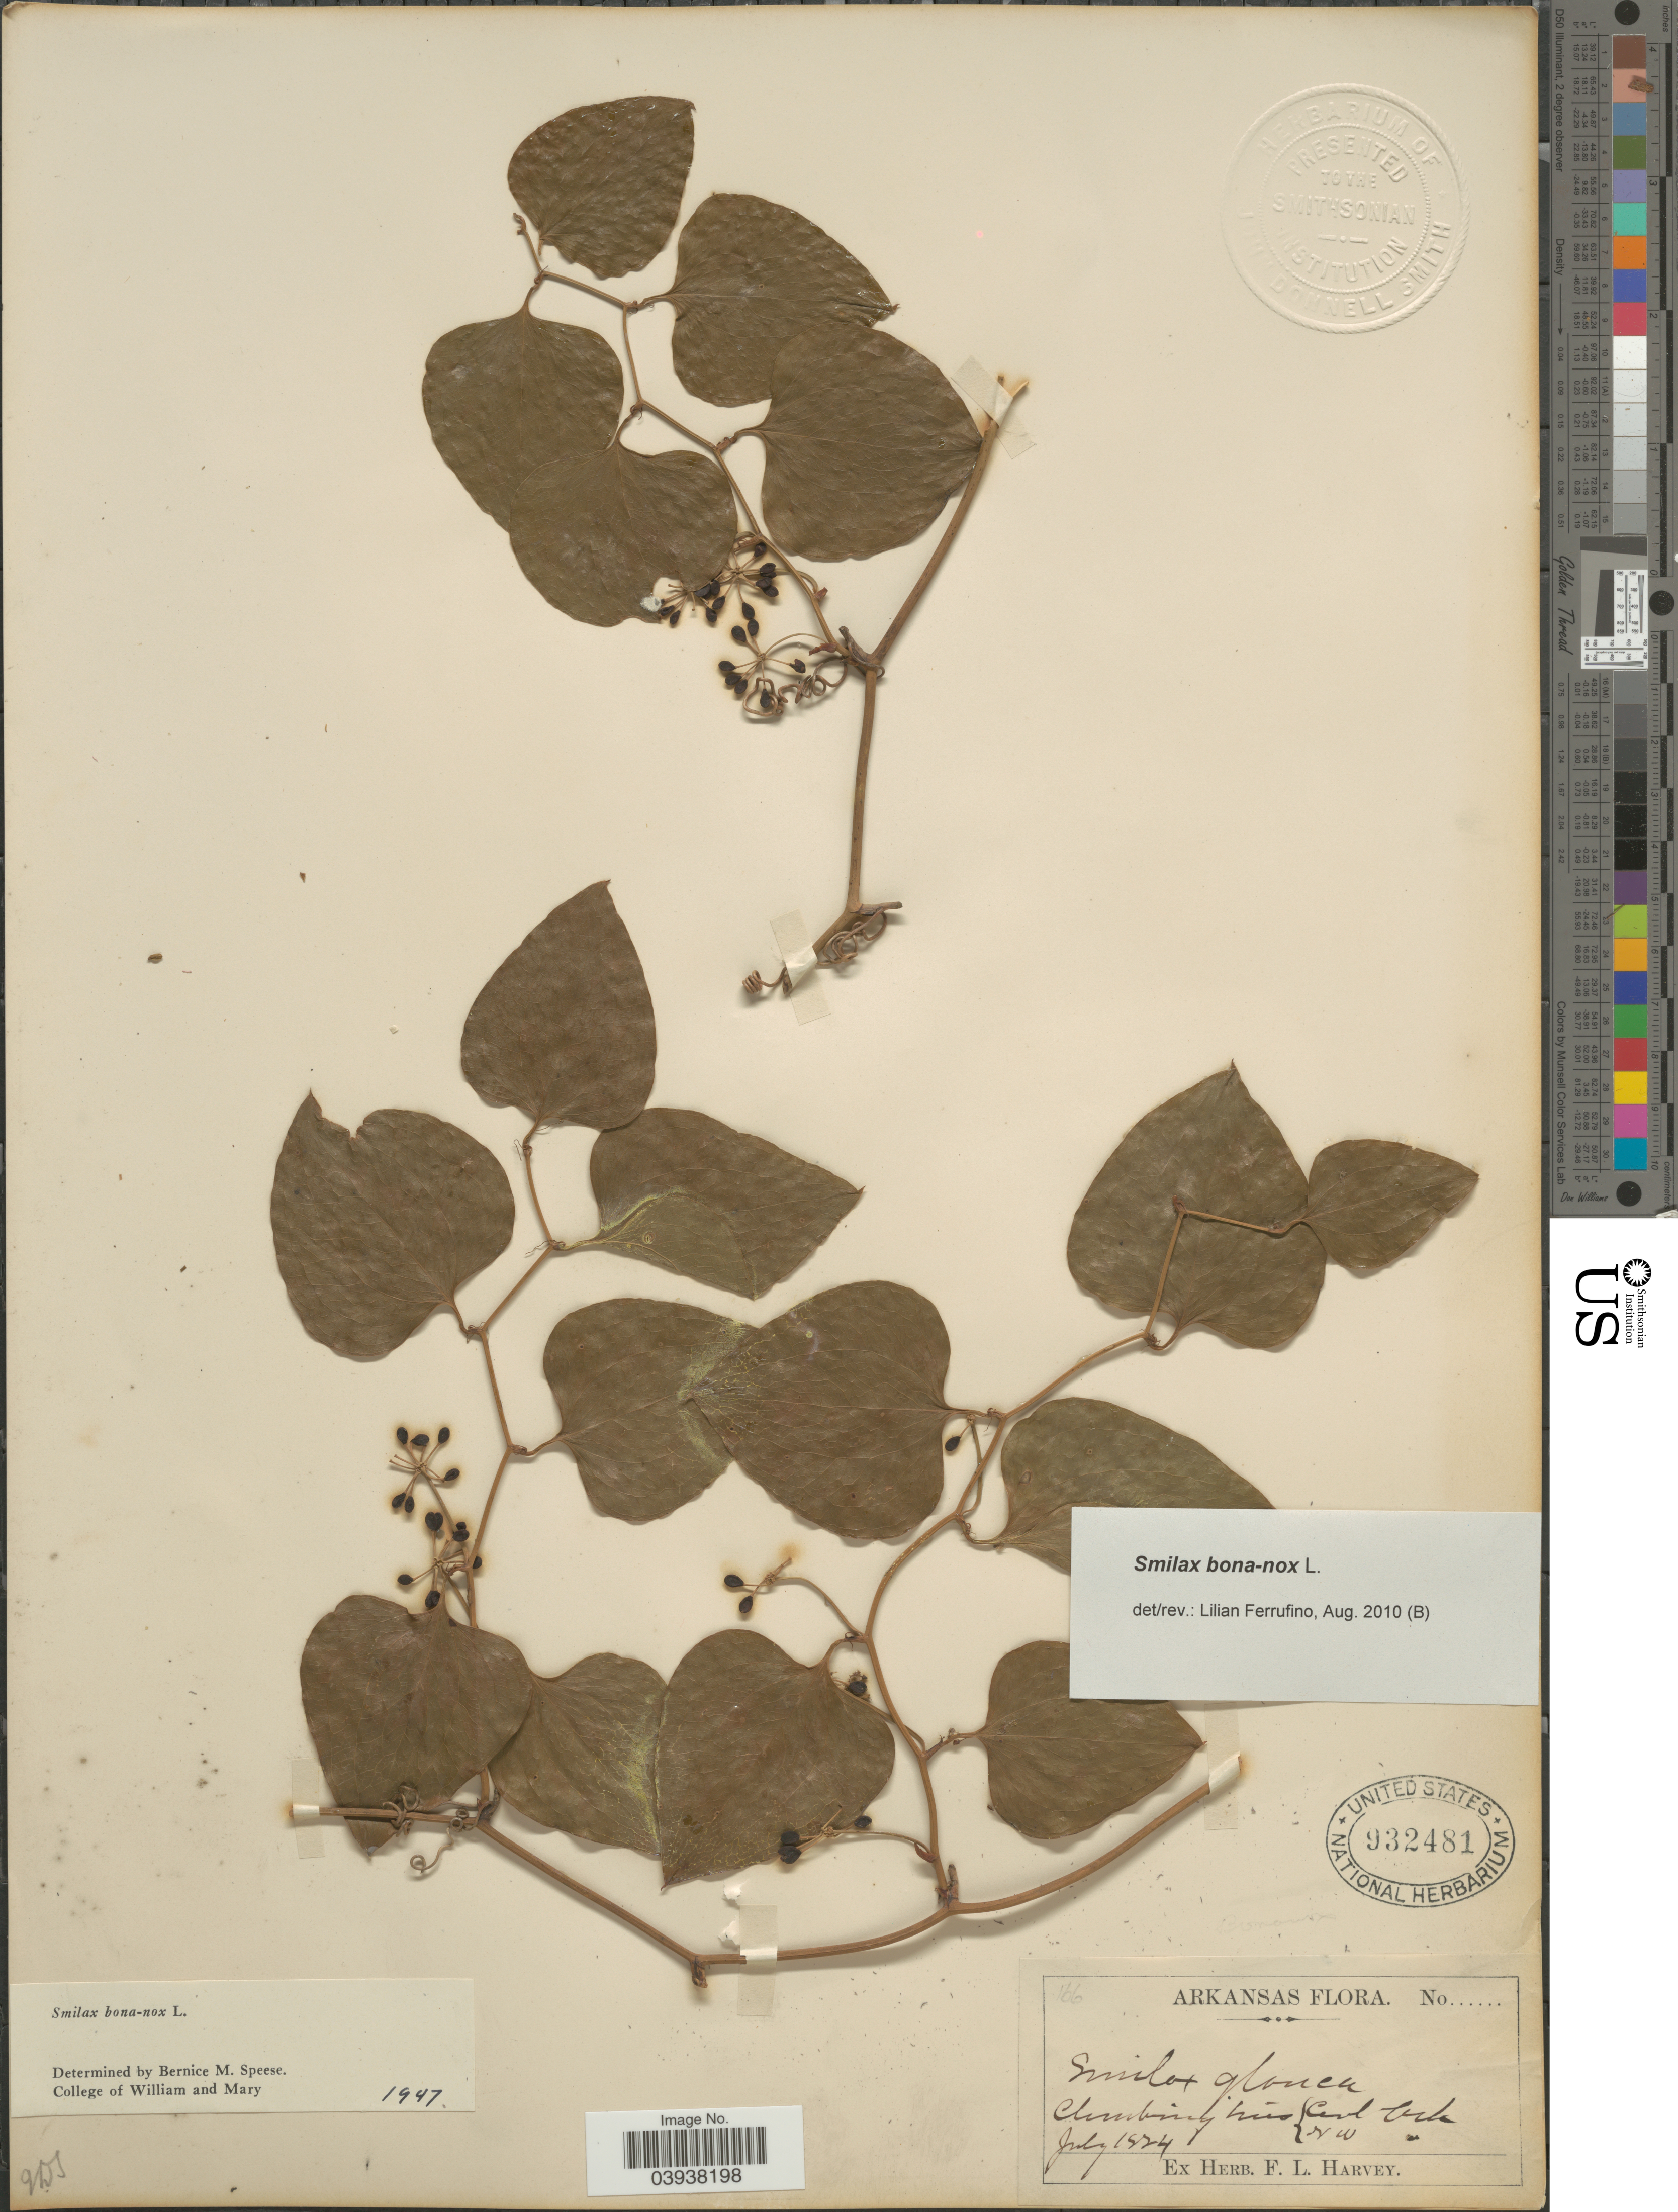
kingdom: Plantae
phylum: Tracheophyta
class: Liliopsida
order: Liliales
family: Smilacaceae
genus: Smilax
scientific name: Smilax bona-nox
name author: L.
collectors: ex herb. F. L. Harvey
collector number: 166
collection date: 1824-07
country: United States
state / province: Arkansas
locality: Cent. Ark. N.W.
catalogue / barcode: US 932481